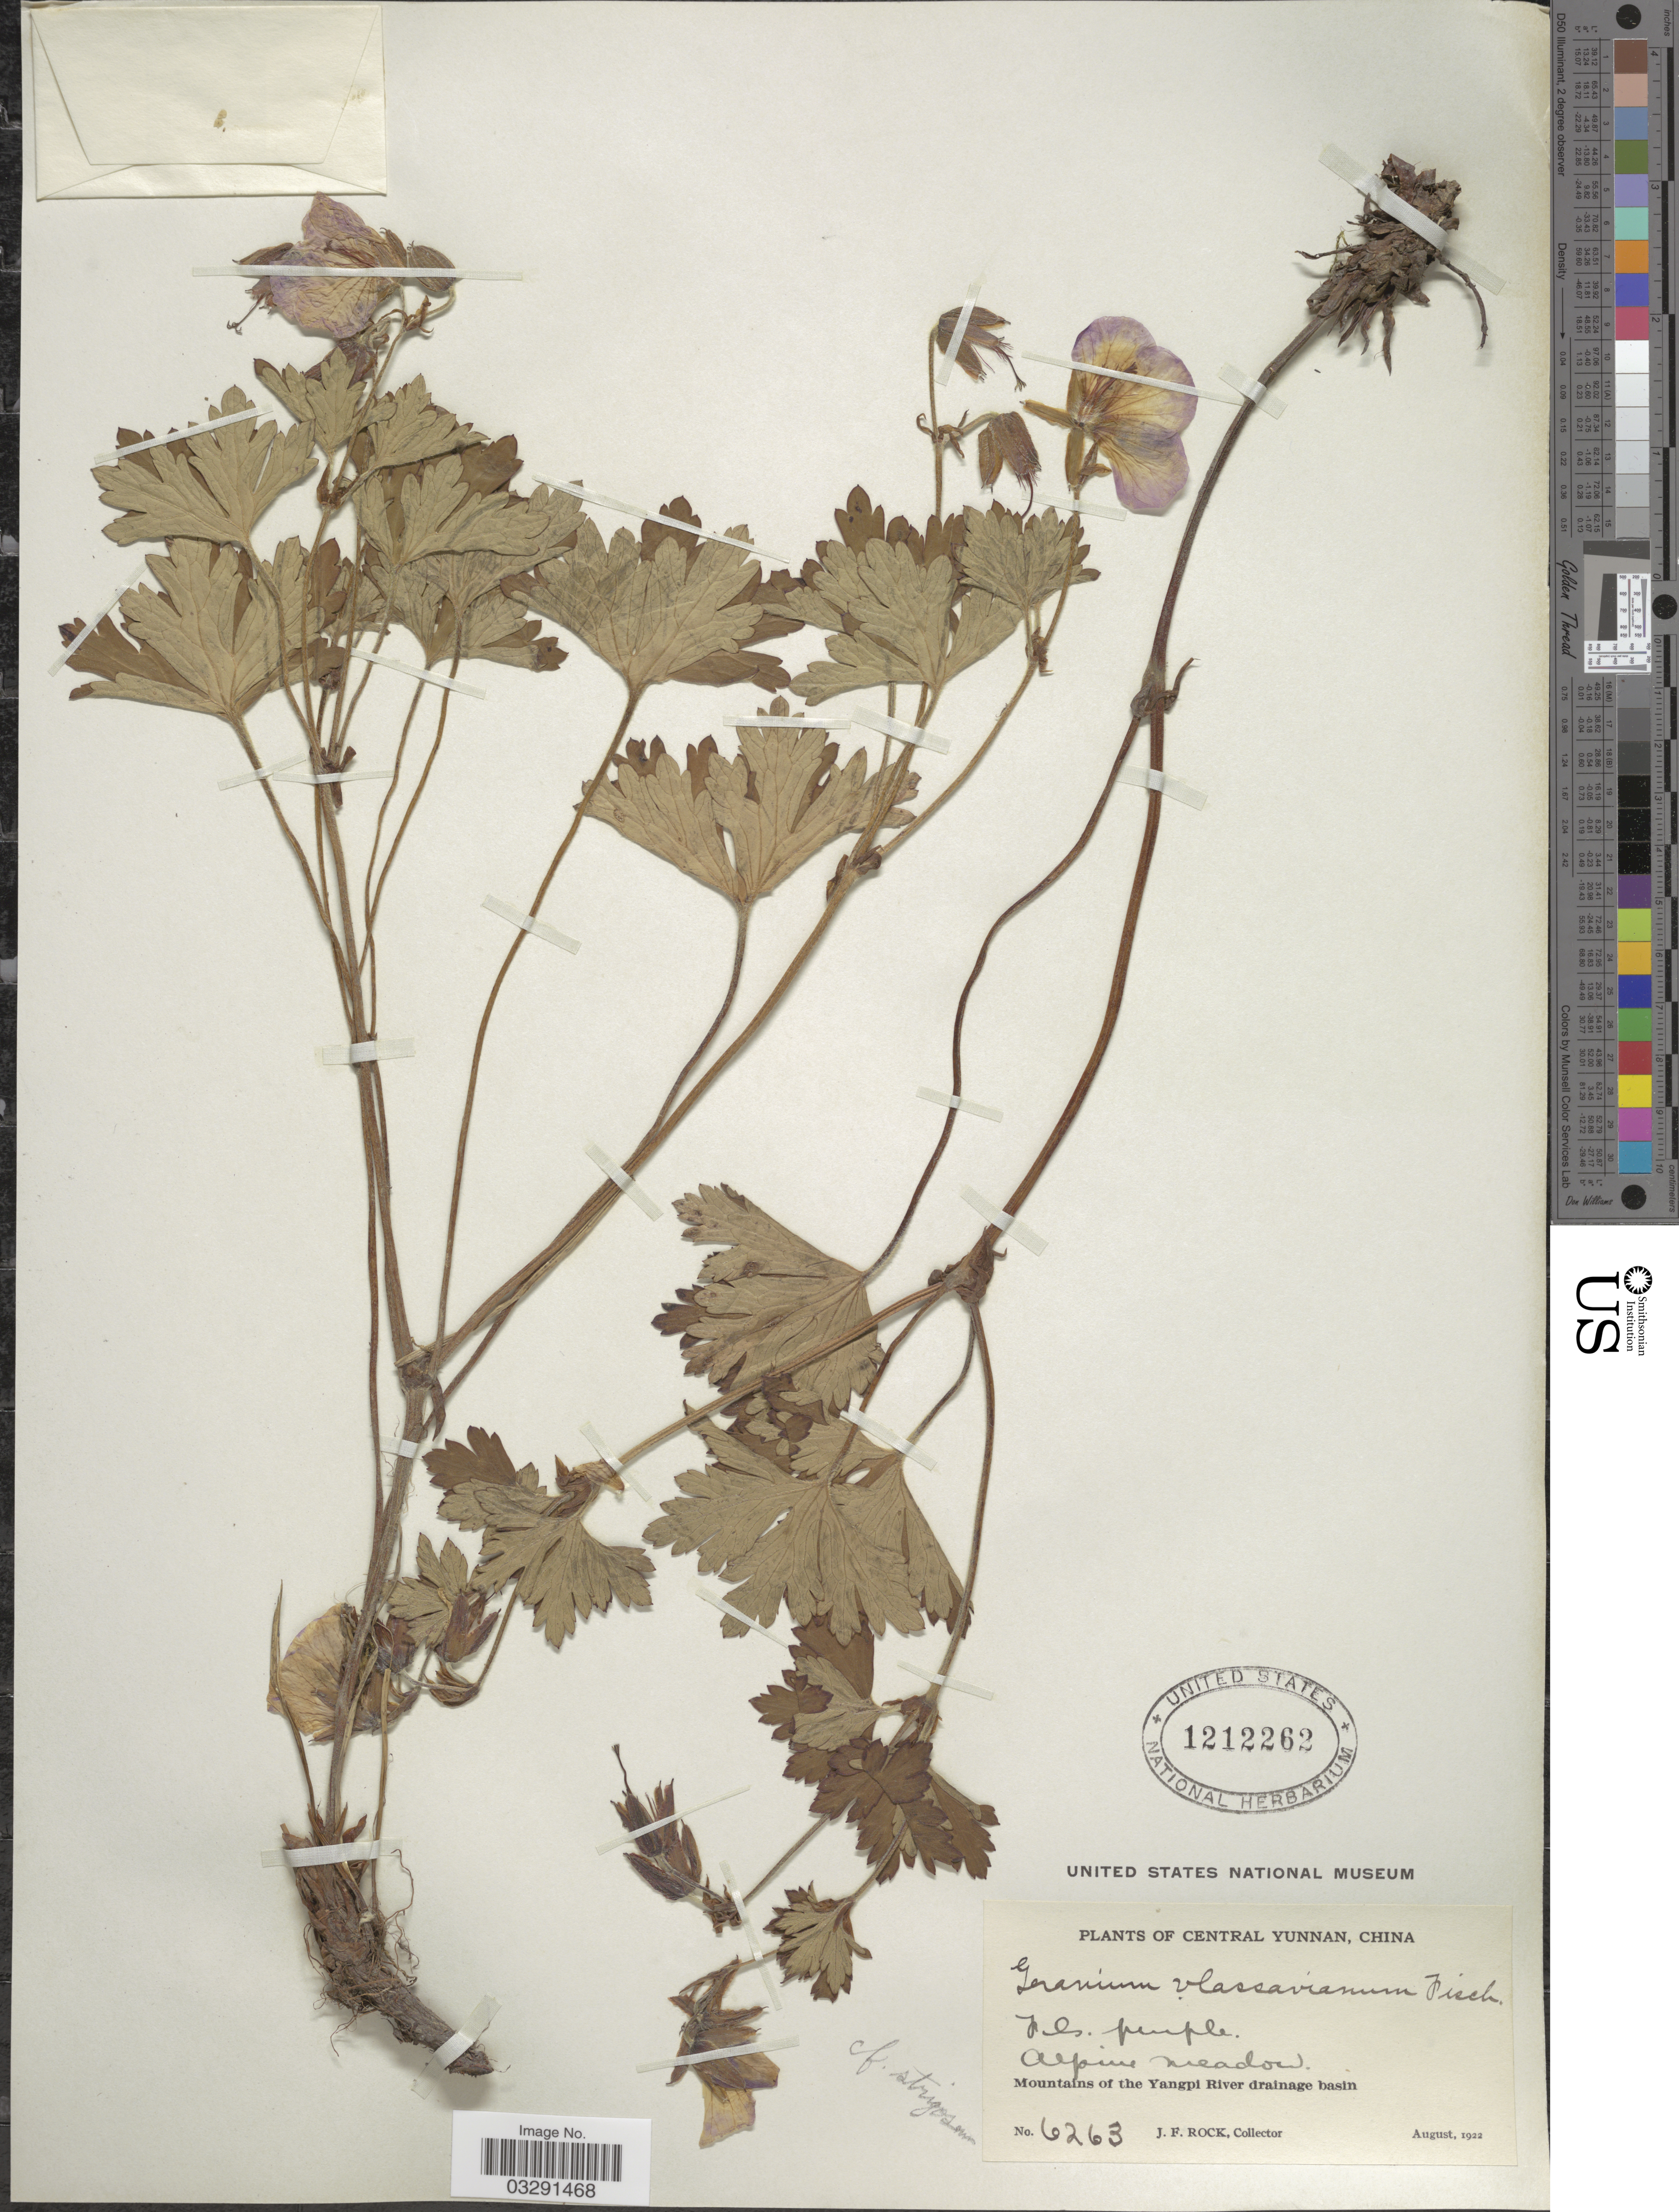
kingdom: Plantae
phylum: Tracheophyta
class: Magnoliopsida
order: Geraniales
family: Geraniaceae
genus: Geranium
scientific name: Geranium wlassovianum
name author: Fisch. ex Link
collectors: J. Rock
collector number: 6263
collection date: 1922-08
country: China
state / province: Yunnan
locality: Central Yunnan. Alpine meadow. Mountains of the Yangpi River drainage basin.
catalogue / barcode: US 1212262